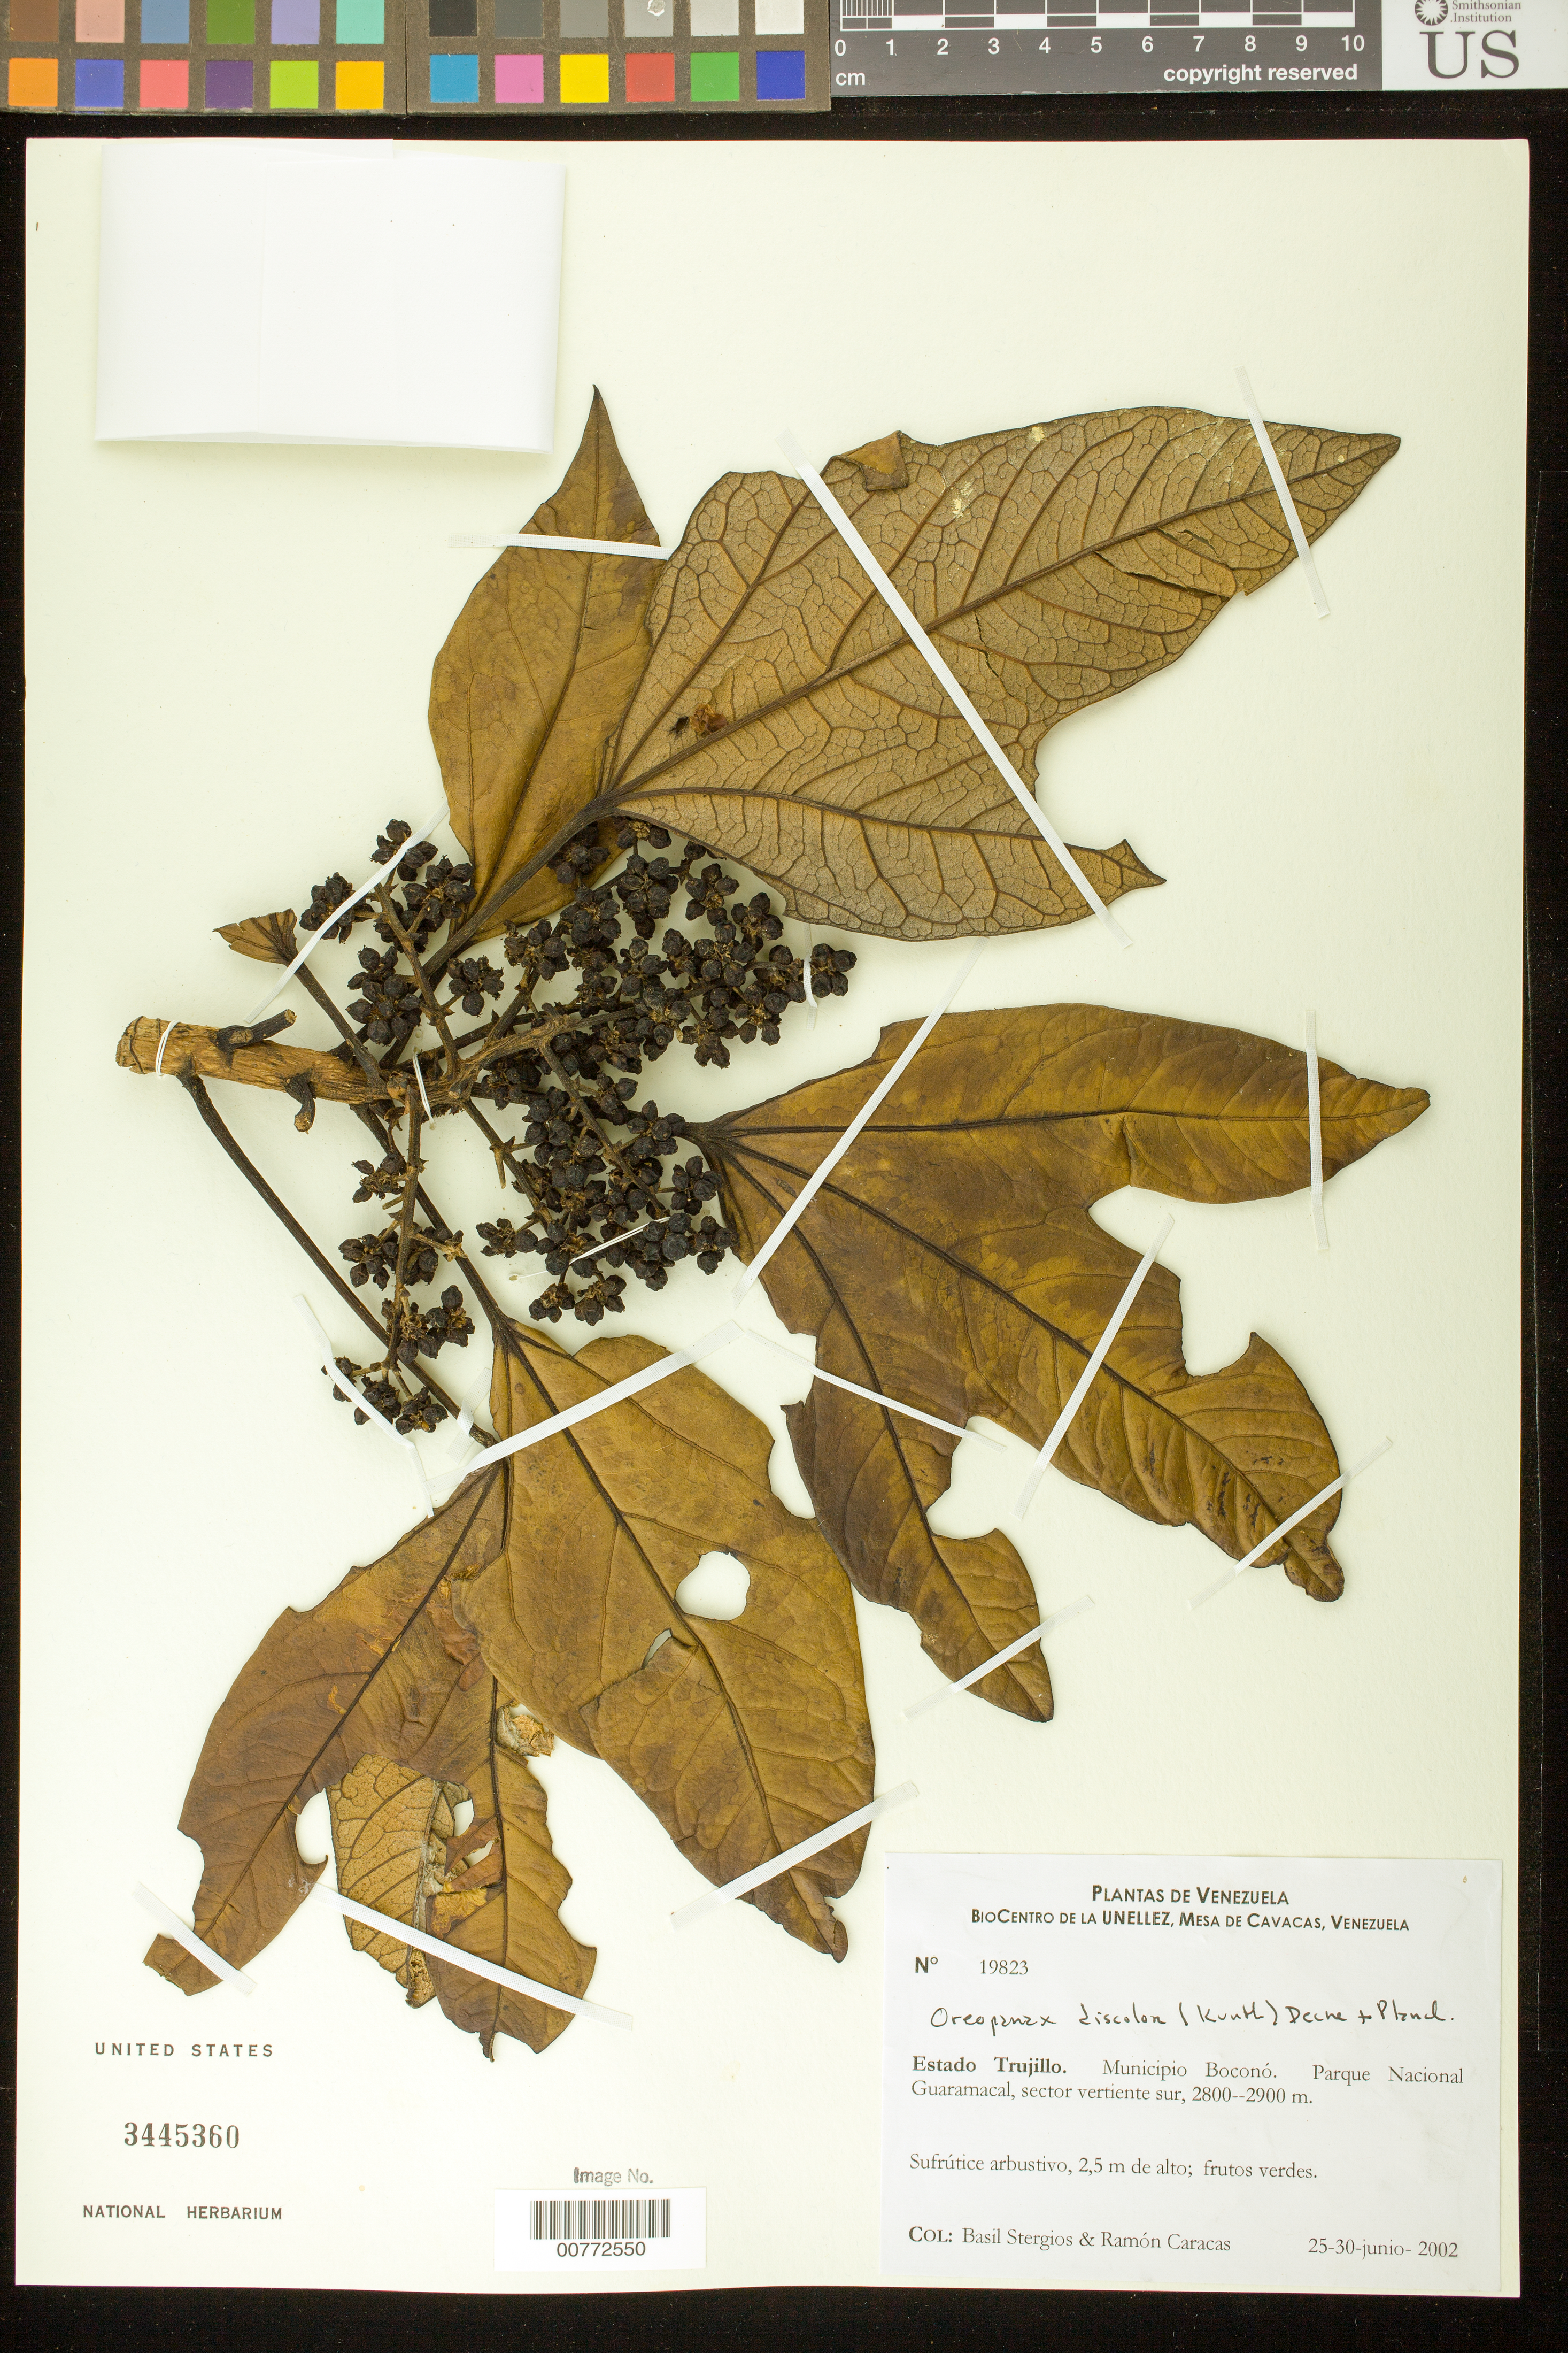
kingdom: Plantae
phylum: Tracheophyta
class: Magnoliopsida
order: Apiales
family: Araliaceae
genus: Oreopanax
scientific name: Oreopanax discolor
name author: (Kunth) Decne. & Planch.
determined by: Dorr, L. J., (BOT), Smithsonian Institution - National Museum of Natural History (UNITED STATES)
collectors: B. G. Stergios & R. Caracas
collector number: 19823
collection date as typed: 25 Jun 2002 to 30 Jun 2002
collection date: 2002-06-25/2002-06-30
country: Venezuela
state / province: Trujillo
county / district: Boconó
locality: Parque Nacional Guaramacal, vertiente sur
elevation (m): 2800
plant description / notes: PORT, US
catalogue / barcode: US 3445360